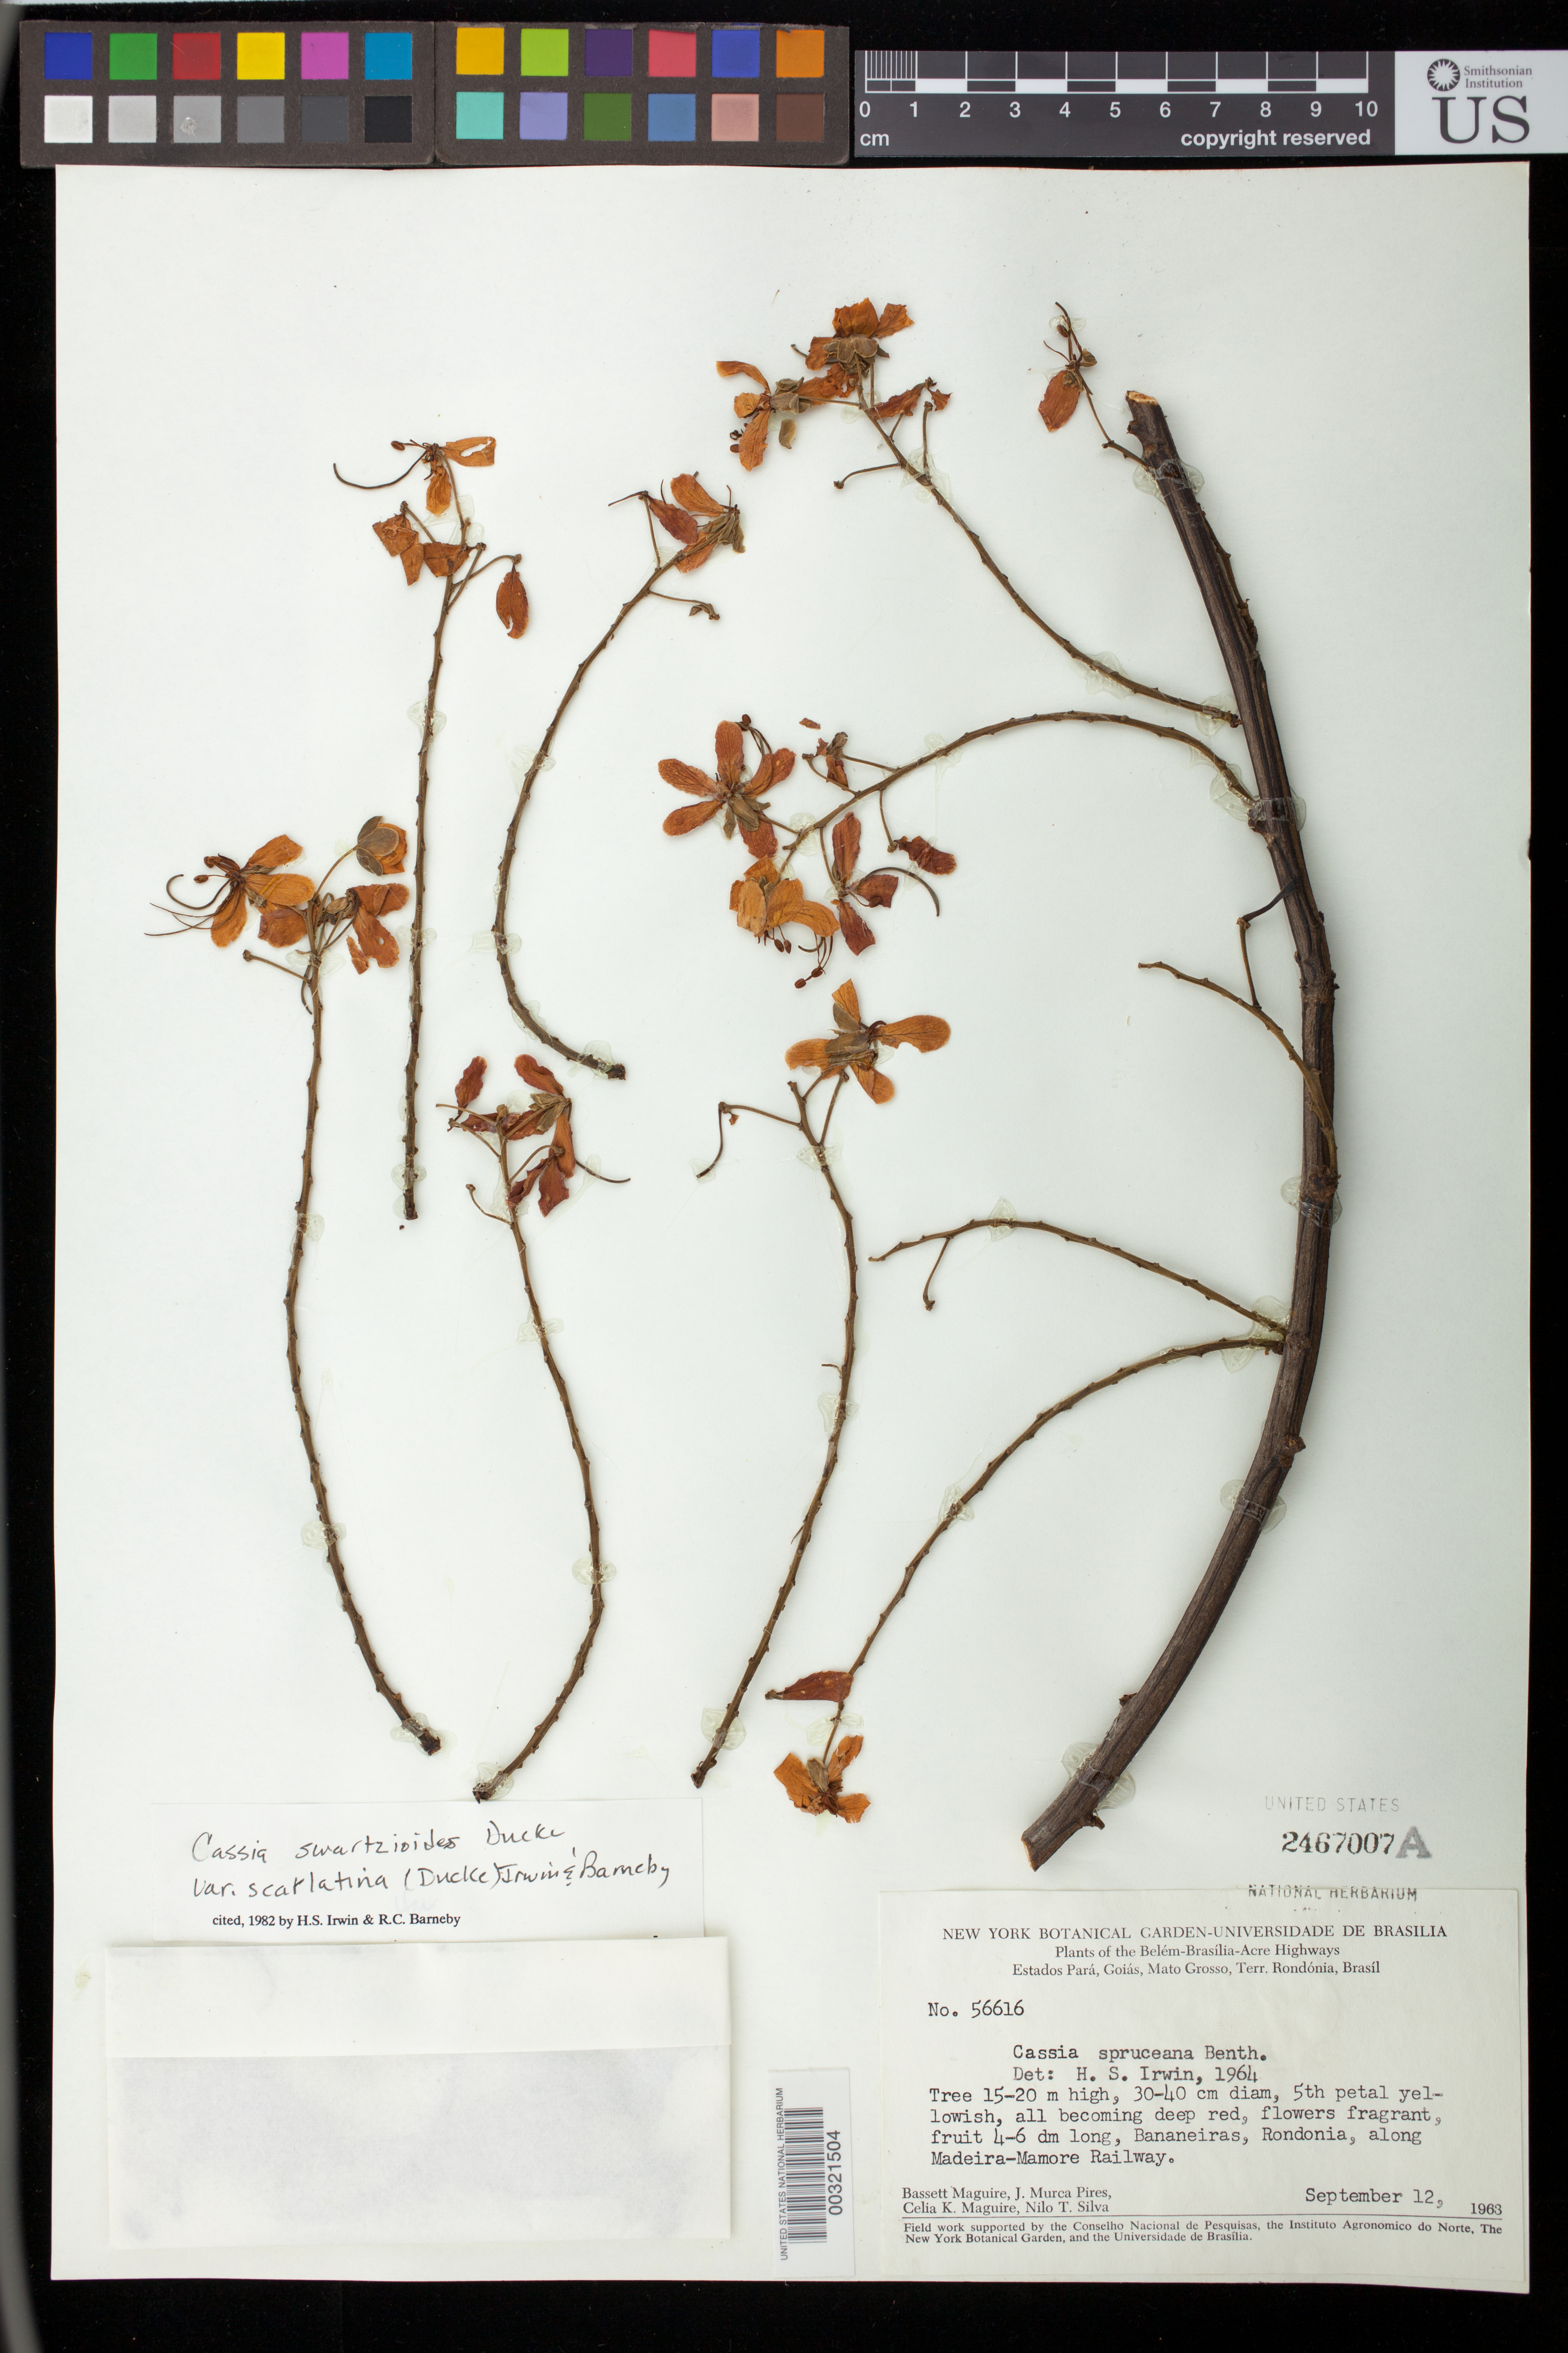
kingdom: Plantae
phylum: Tracheophyta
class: Magnoliopsida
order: Fabales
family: Fabaceae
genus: Cassia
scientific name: Cassia swartzioides var. scarlatina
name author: (Ducke) H.S. Irwin & Barneby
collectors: B. Maguire, J. M. Pires, C. K. Maguire & N. T. Silva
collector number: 56616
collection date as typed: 12 Sep 1963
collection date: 1963-09-12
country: Brazil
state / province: Rondônia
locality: Bananeiras, along madeira-mamore railway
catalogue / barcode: US 2467007A